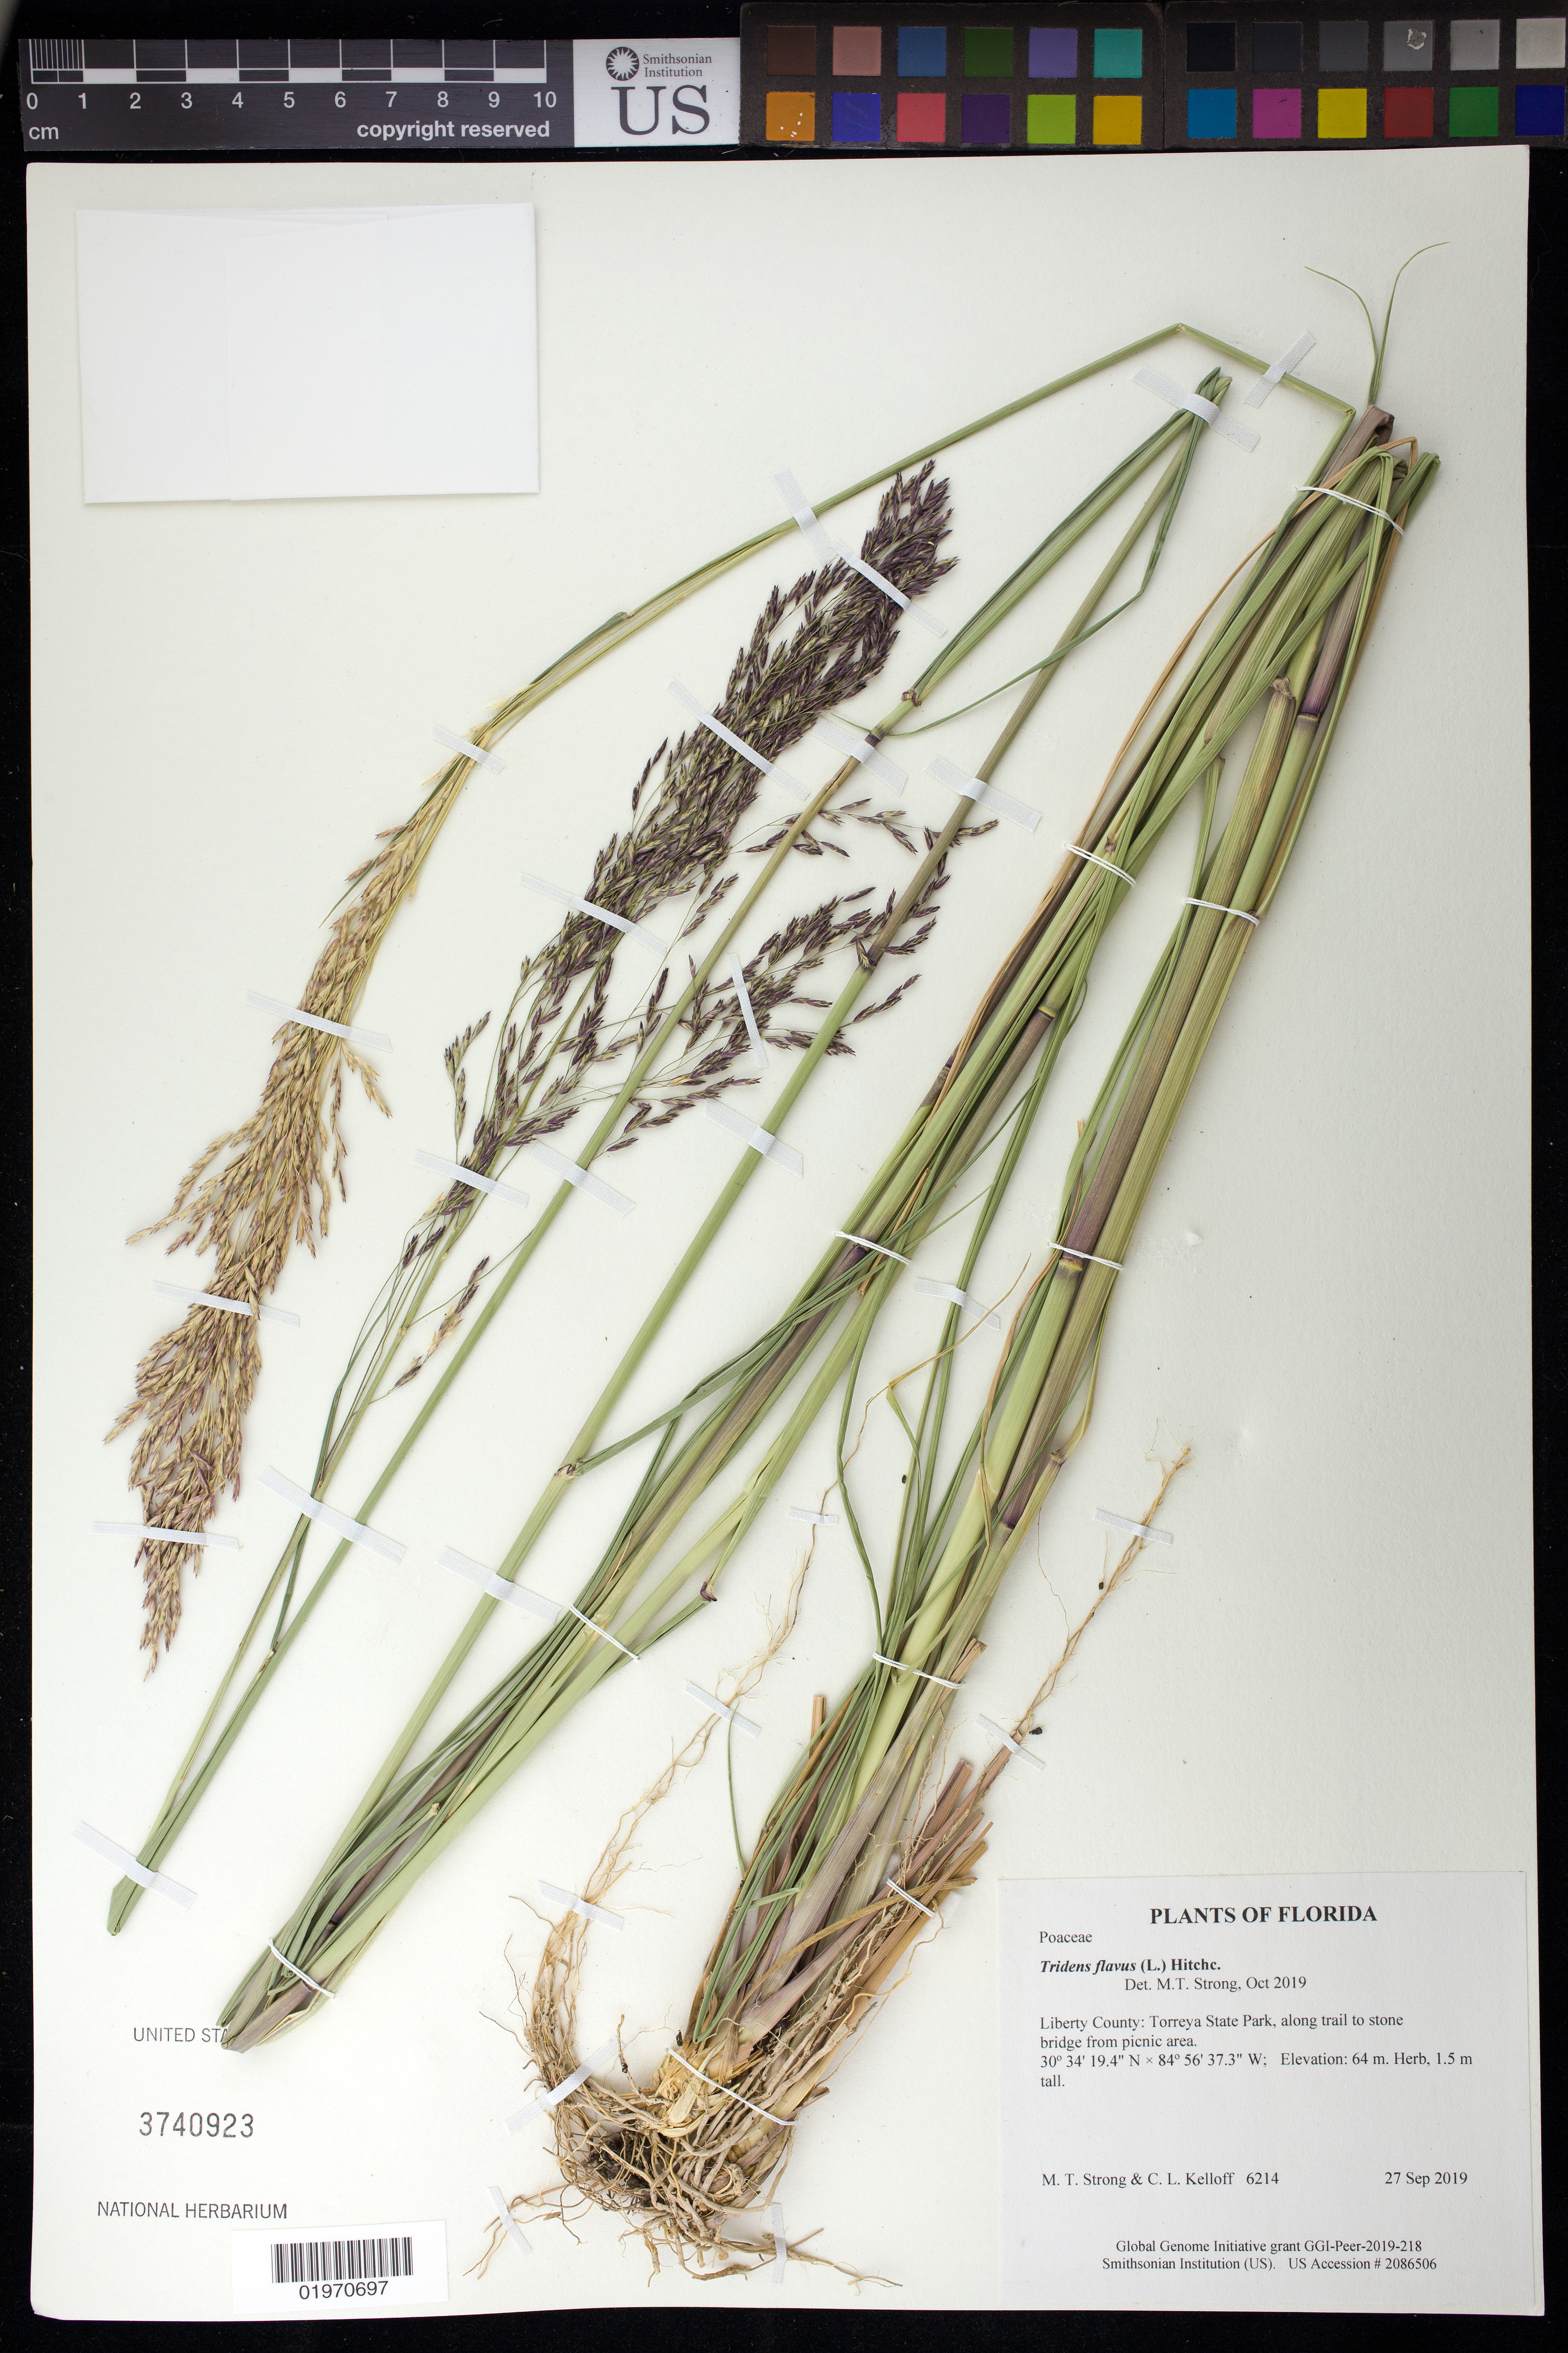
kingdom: Plantae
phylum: Tracheophyta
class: Liliopsida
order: Poales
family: Poaceae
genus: Tridens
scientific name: Tridens flavus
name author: (L.) Hitchc.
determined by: Strong, Mark T., (BOT), Smithsonian Institution - National Museum of Natural History (UNITED STATES)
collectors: M. T. Strong & C. L. Kelloff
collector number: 6214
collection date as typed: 27 Sep 2019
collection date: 2019-09-27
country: United States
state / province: Florida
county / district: Liberty County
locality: Torreya State Park, along trail to stone bridge from picnic area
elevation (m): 64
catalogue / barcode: US 3740923